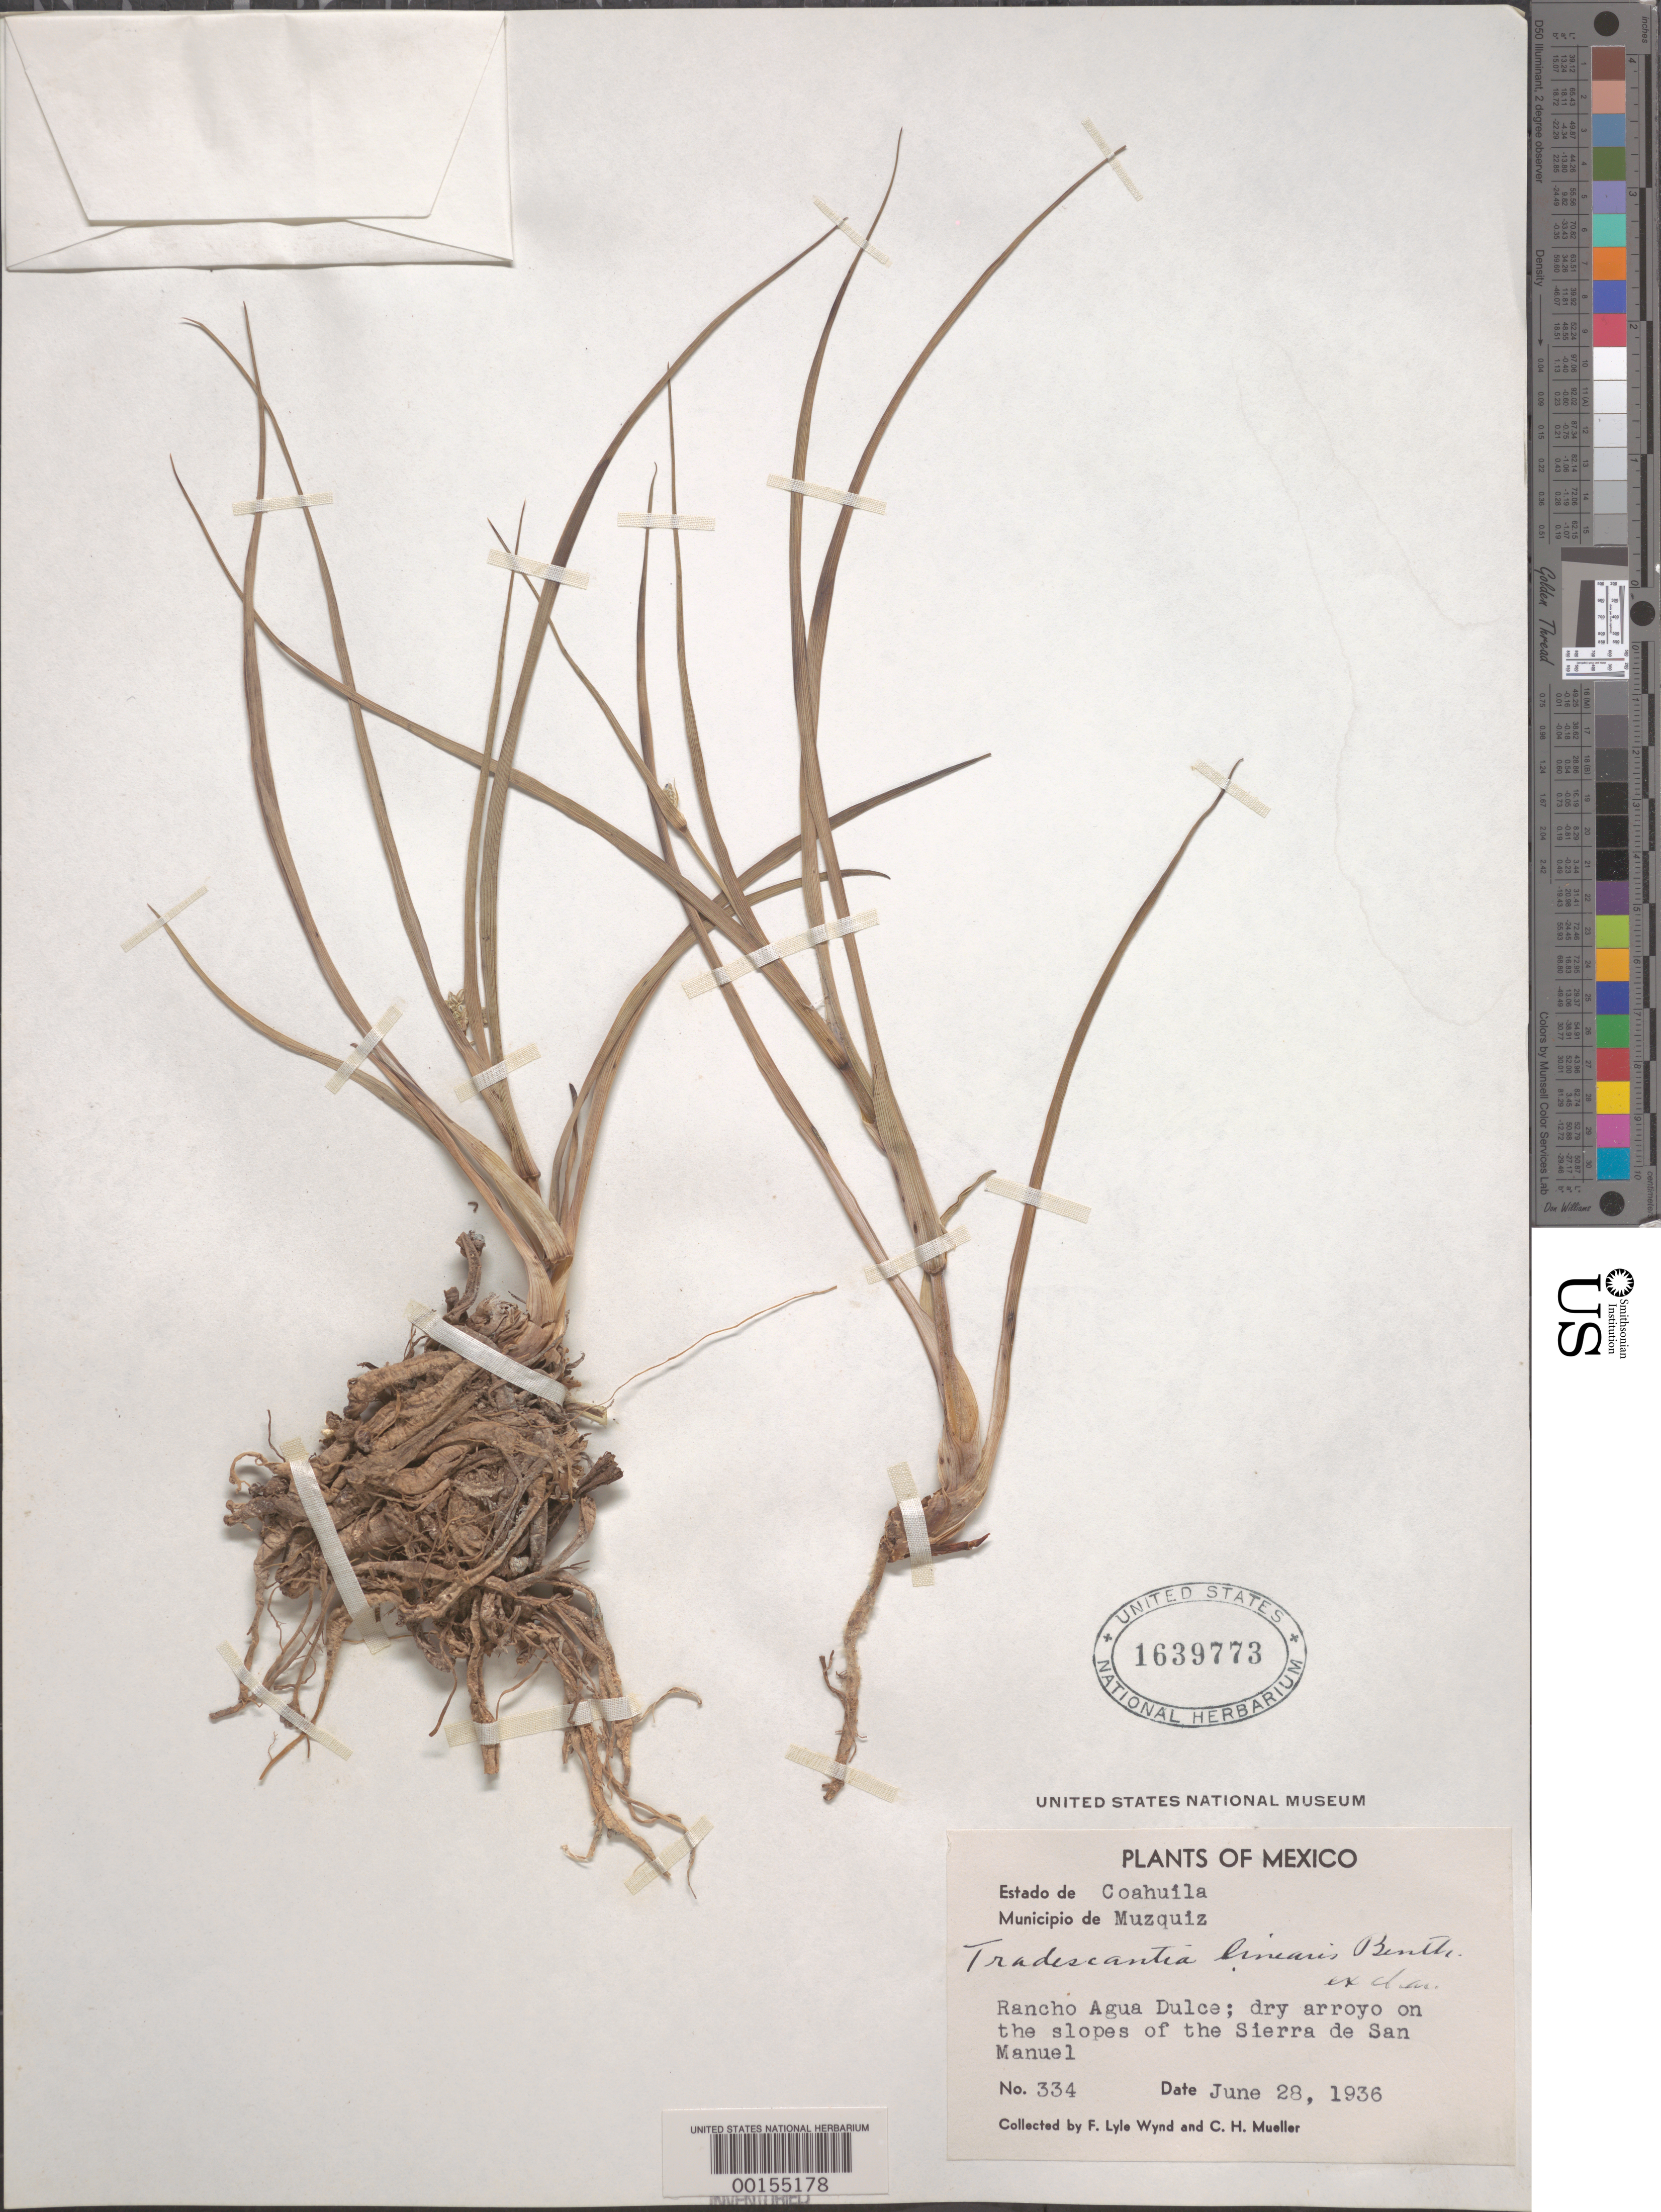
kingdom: Plantae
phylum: Tracheophyta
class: Liliopsida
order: Commelinales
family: Commelinaceae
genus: Gibasis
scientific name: Gibasis linearis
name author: (Benth.) Rohweder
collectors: F. L. Wynd & C. H. Muller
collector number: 334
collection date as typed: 28 Jun 1936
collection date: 1936-06-28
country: Mexico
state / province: Coahuila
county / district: Múzquiz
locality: Rancho Agua Dulce, Sierra de San Manuel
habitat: Dry arroyo, slopes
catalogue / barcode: US 1639773